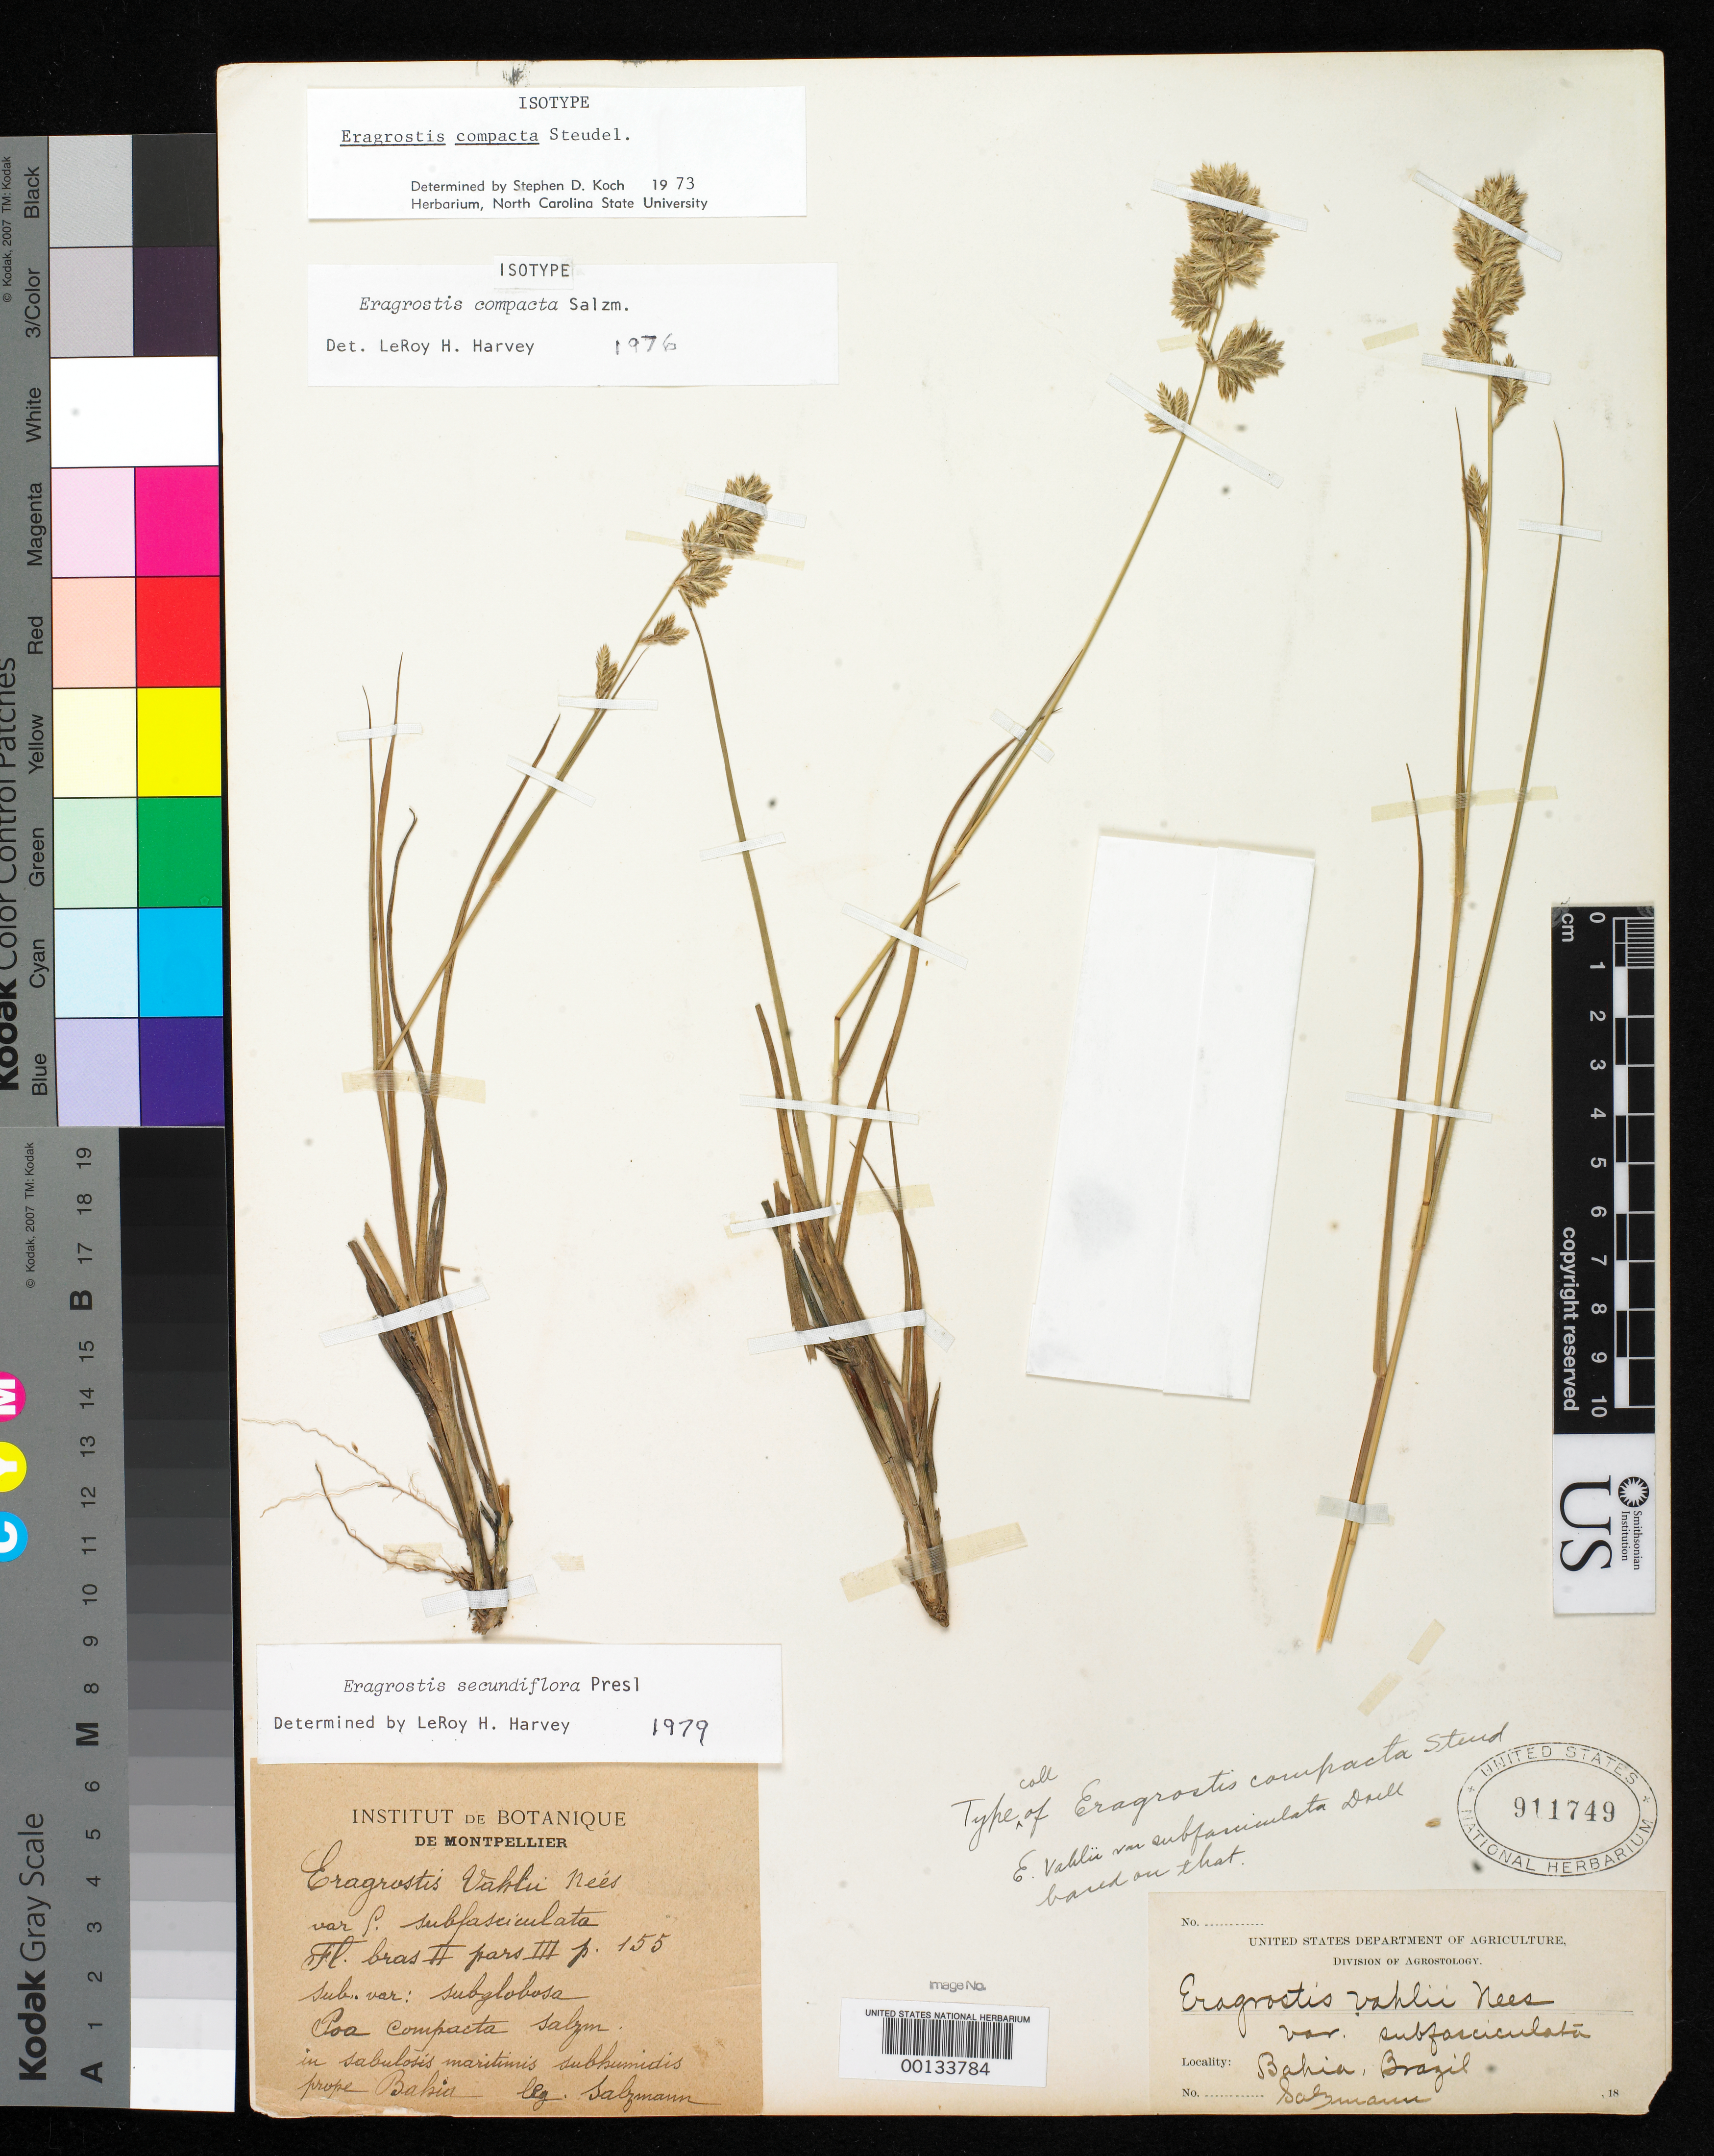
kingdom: Plantae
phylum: Tracheophyta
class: Liliopsida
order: Poales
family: Poaceae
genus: Eragrostis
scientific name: Eragrostis compacta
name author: Steud.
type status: Isotype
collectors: P. Salzmann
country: Brazil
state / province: Bahia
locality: North of Esplanda city on road to Jaquera.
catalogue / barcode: US 911749